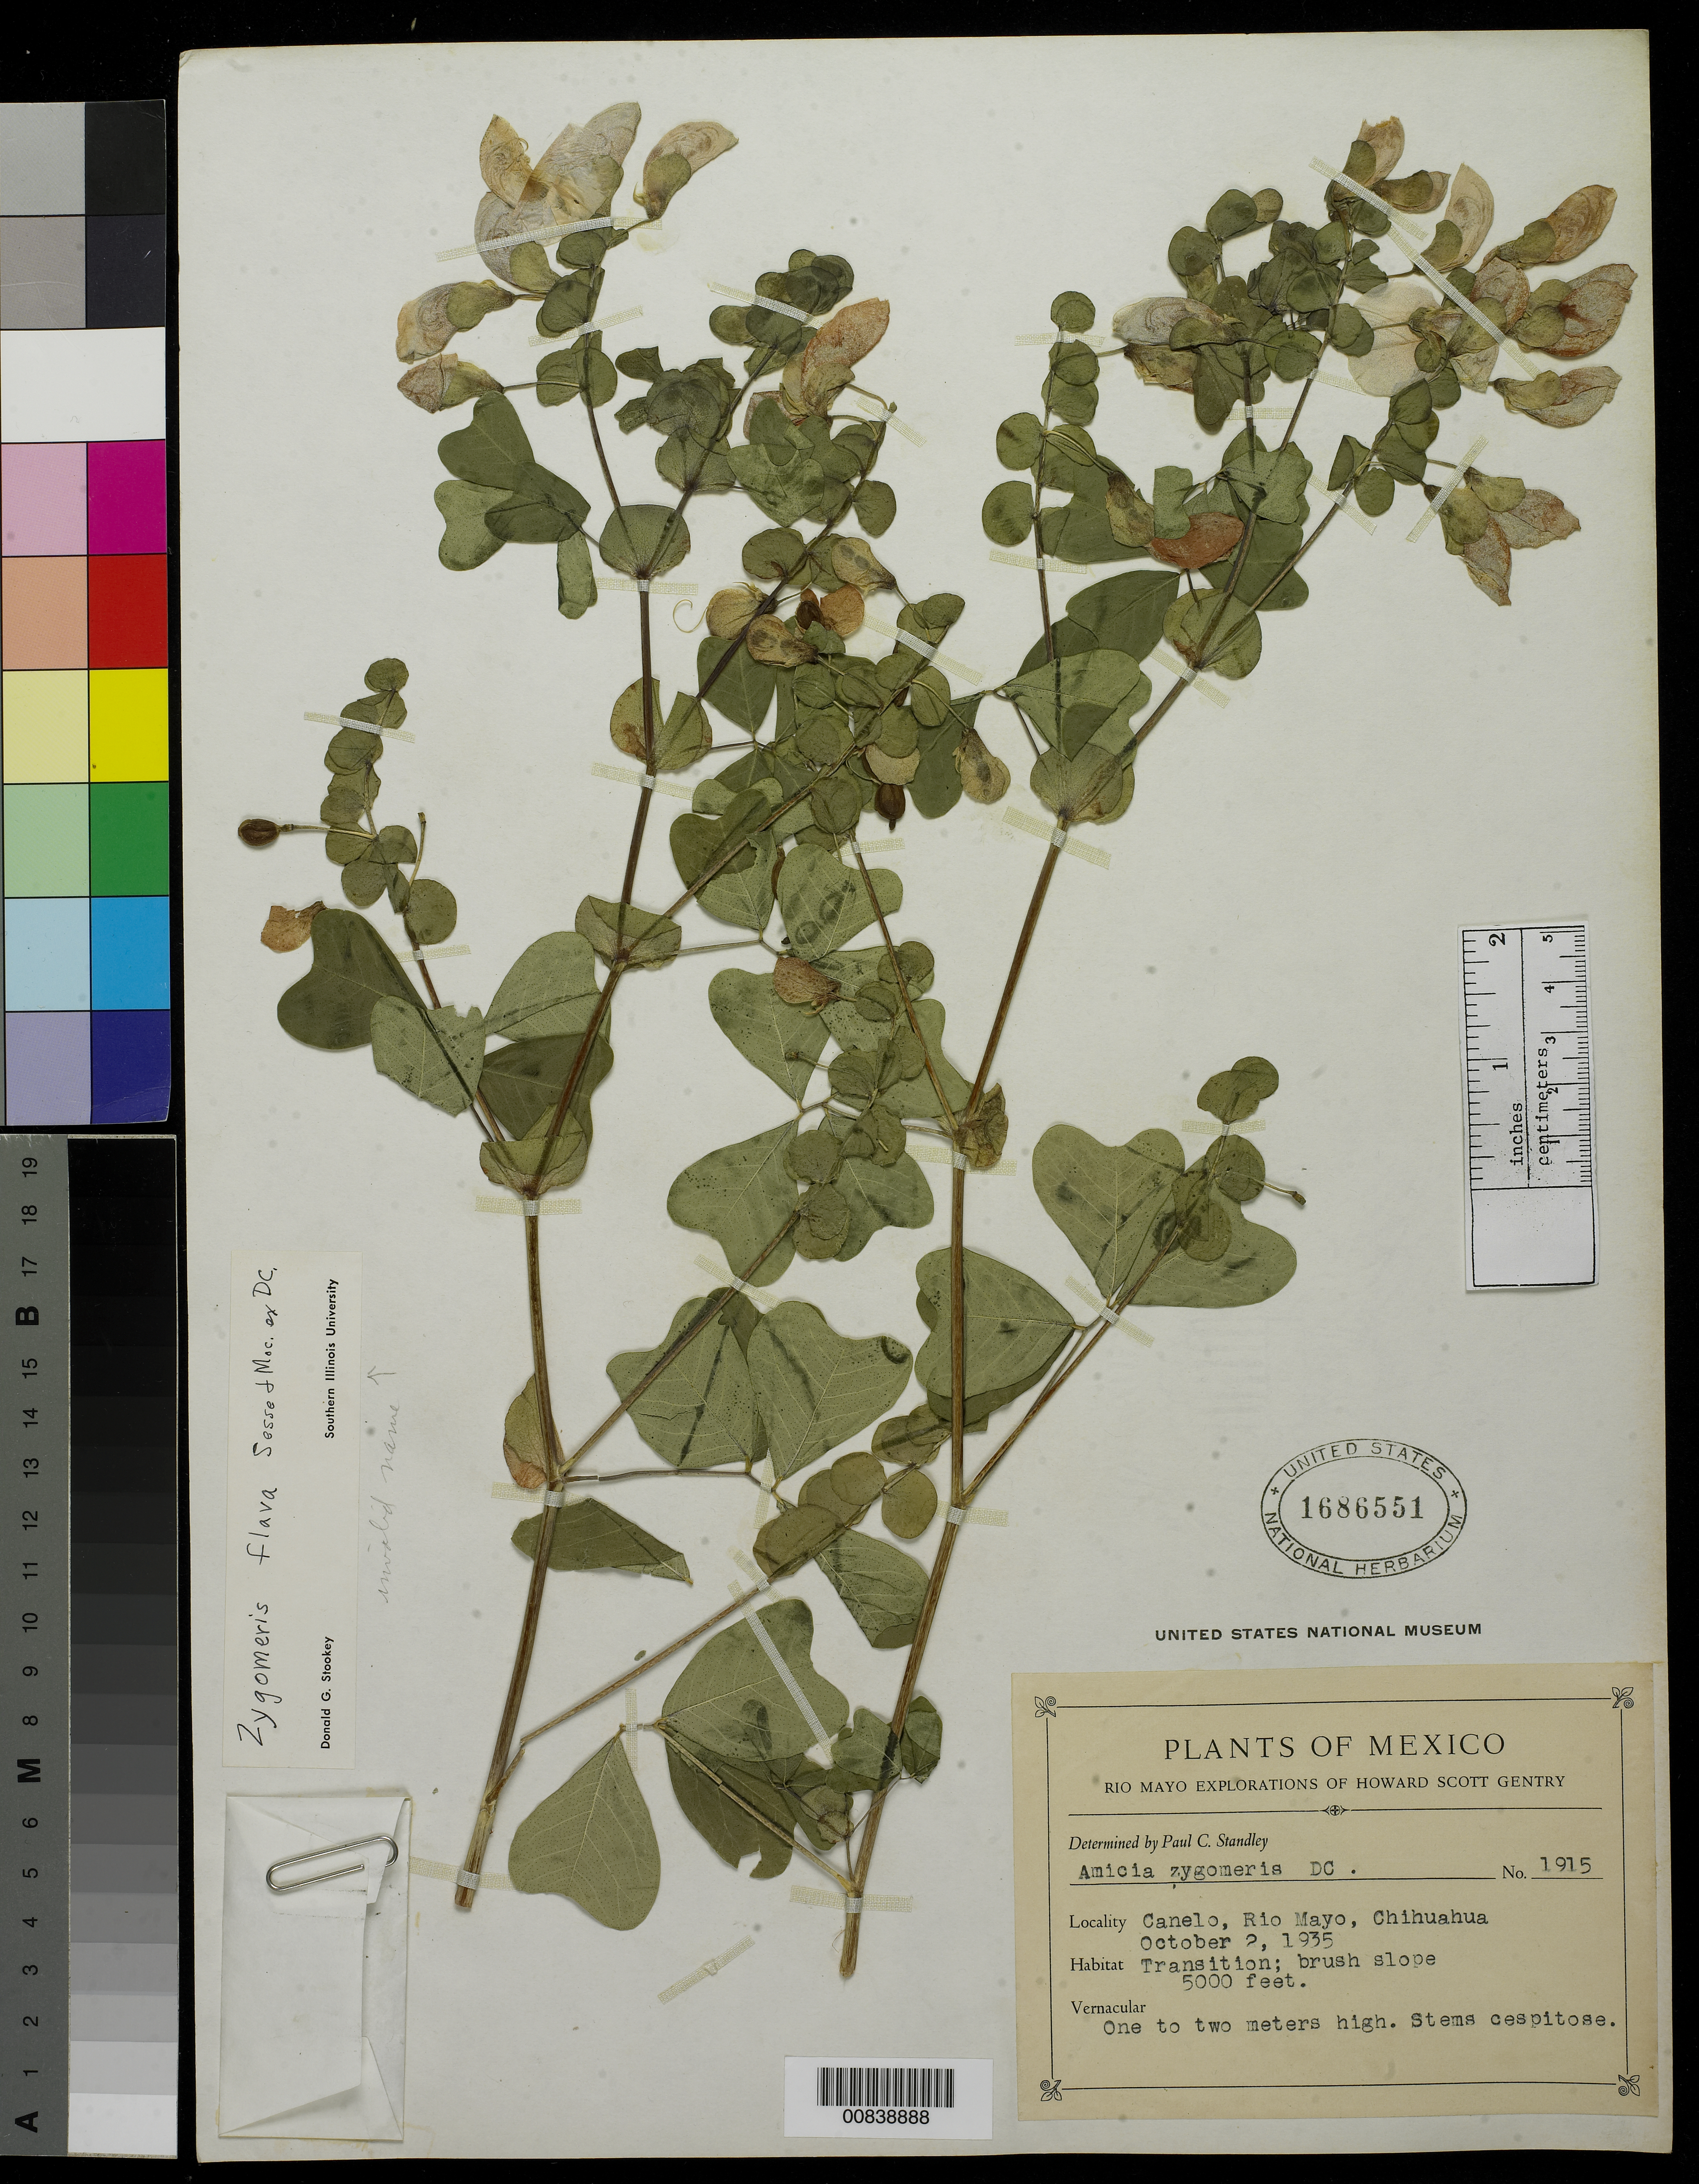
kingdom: Plantae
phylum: Tracheophyta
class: Magnoliopsida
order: Fabales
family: Fabaceae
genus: Amicia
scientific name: Amicia zygomeris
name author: DC.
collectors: H. S. Gentry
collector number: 1915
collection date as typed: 02 Oct 1935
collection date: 1935-10-02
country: Mexico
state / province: Chihuahua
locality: Canelo, Río Mayo, Chihuahua.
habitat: Transition; bush slope.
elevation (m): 1524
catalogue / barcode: US 1686551